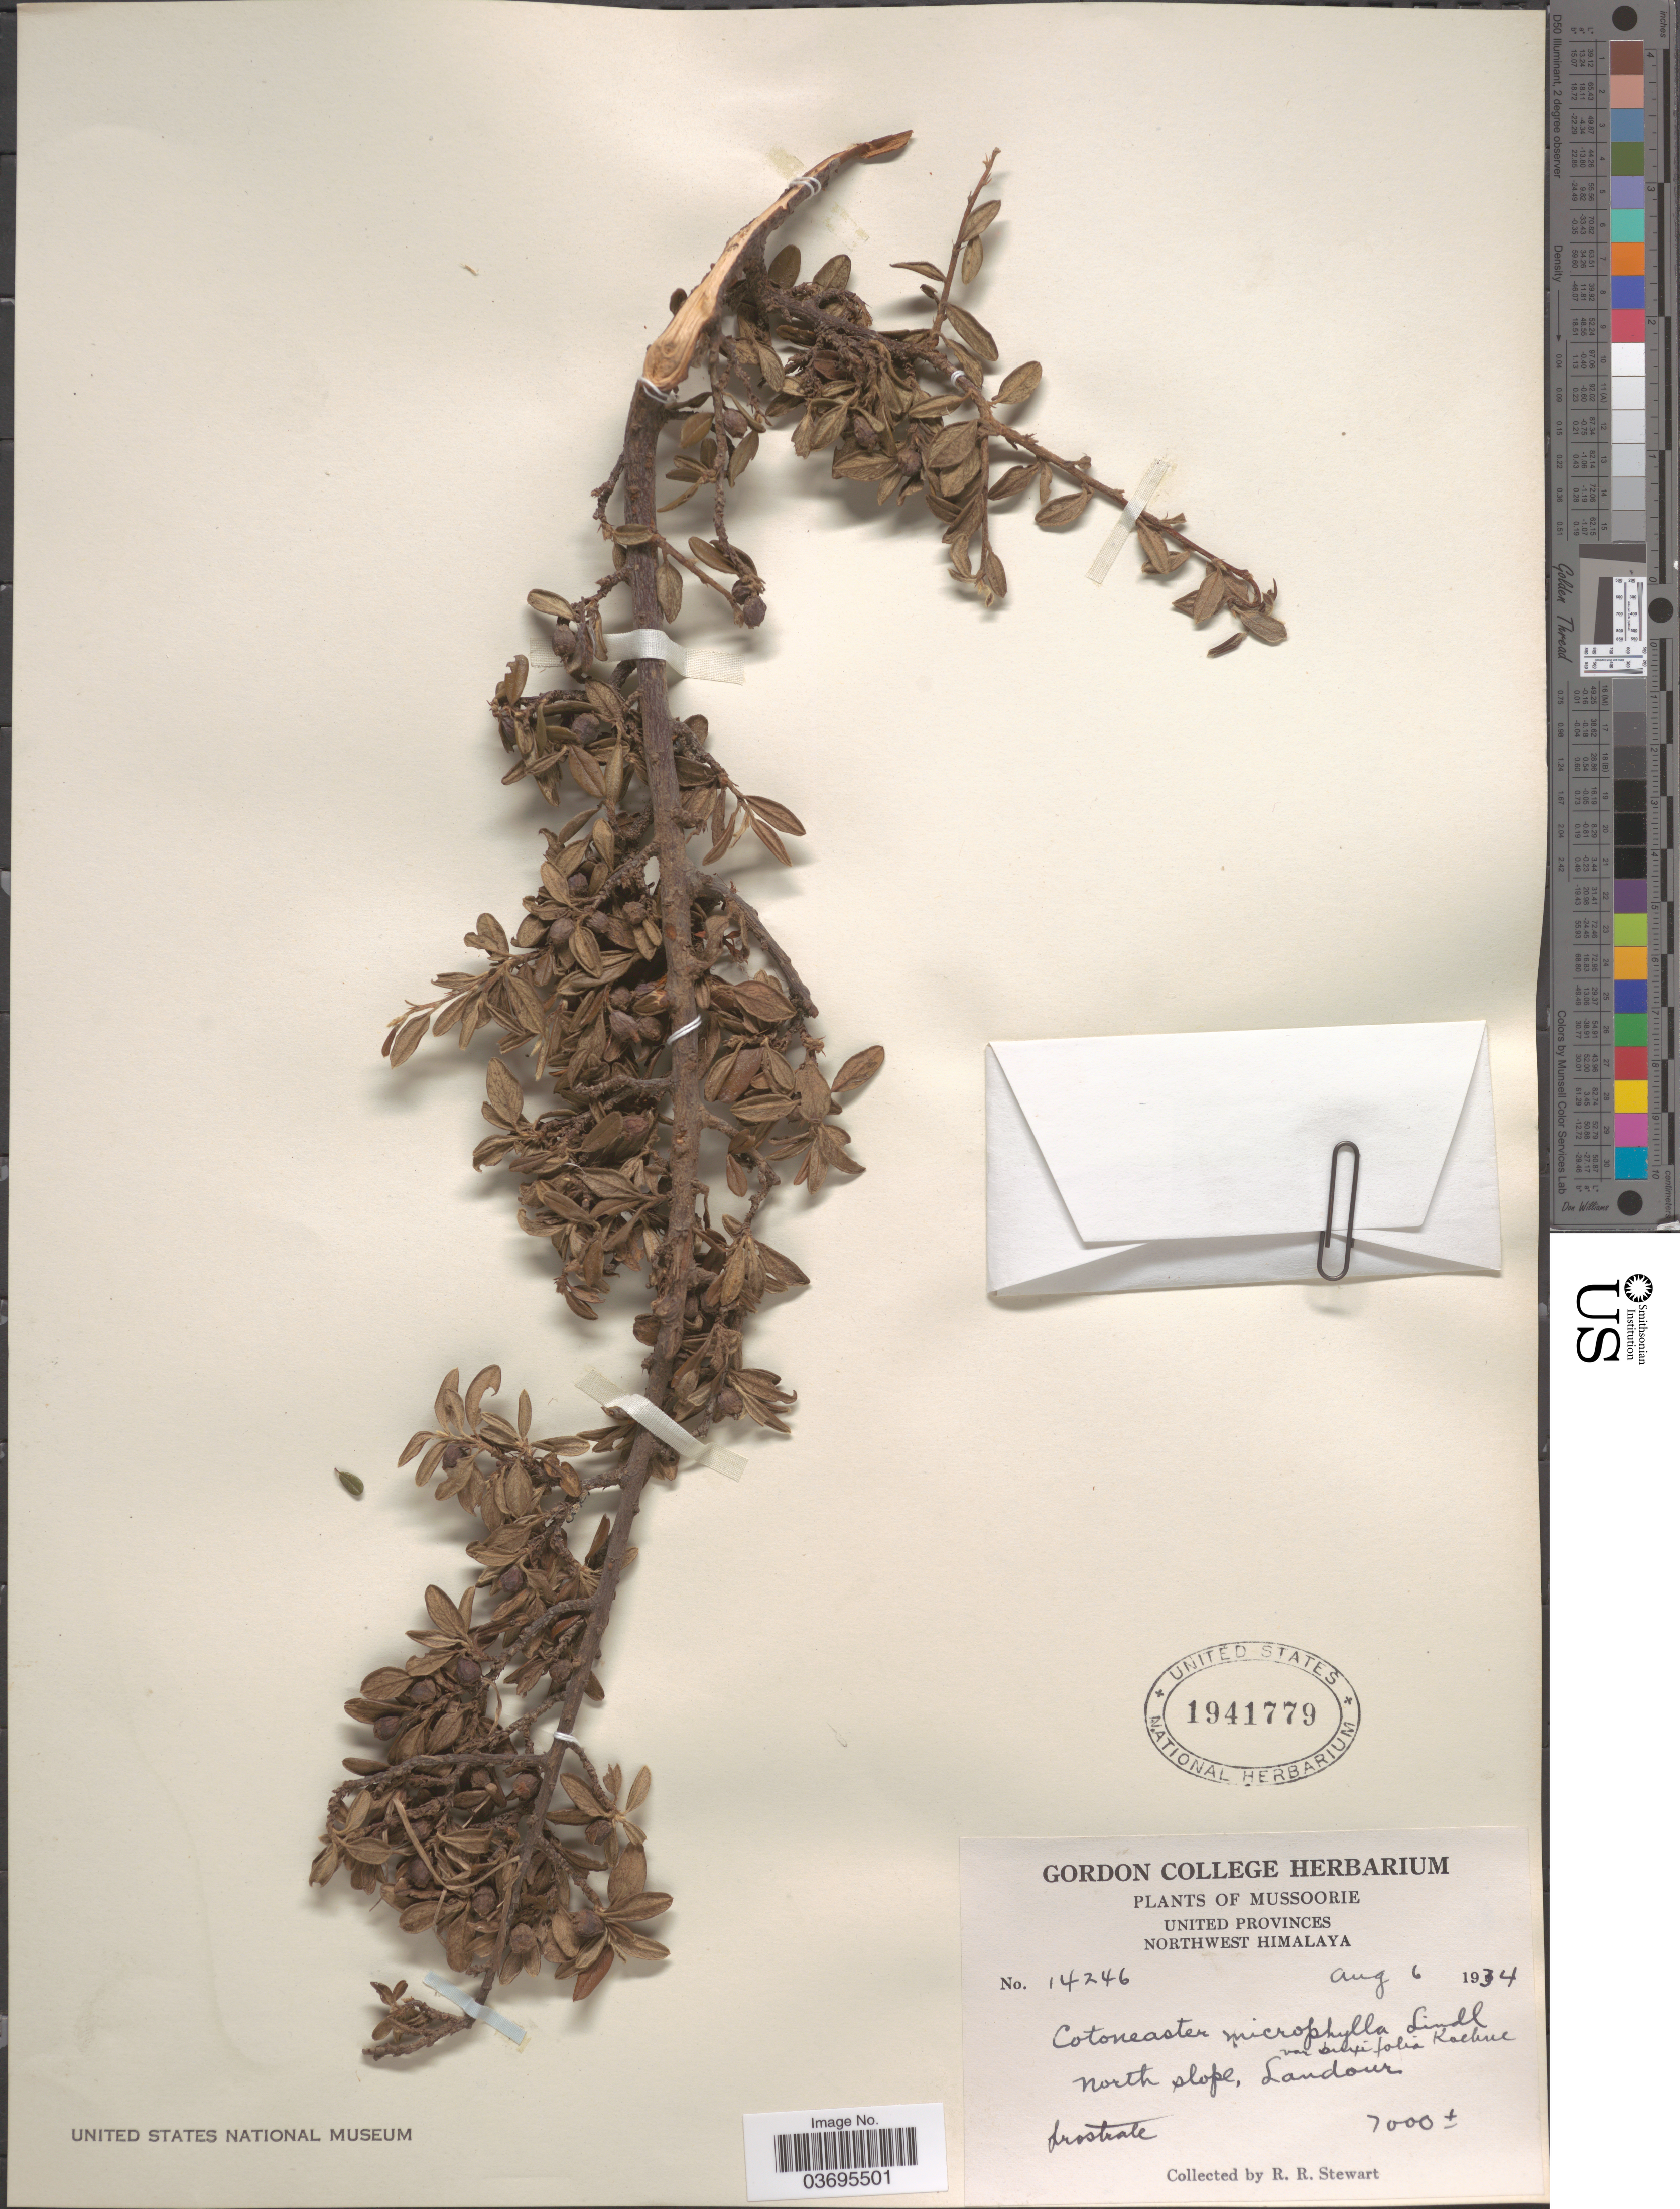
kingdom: Plantae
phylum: Tracheophyta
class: Magnoliopsida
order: Rosales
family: Rosaceae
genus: Cotoneaster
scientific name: Cotoneaster microphyllus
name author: Wall ex Lindl.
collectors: R. Stewart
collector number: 14246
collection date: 1934-08-06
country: India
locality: Mussoorie. United Provinces. Northwest Himalaya. North slope, Landour.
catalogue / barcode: US 1941779